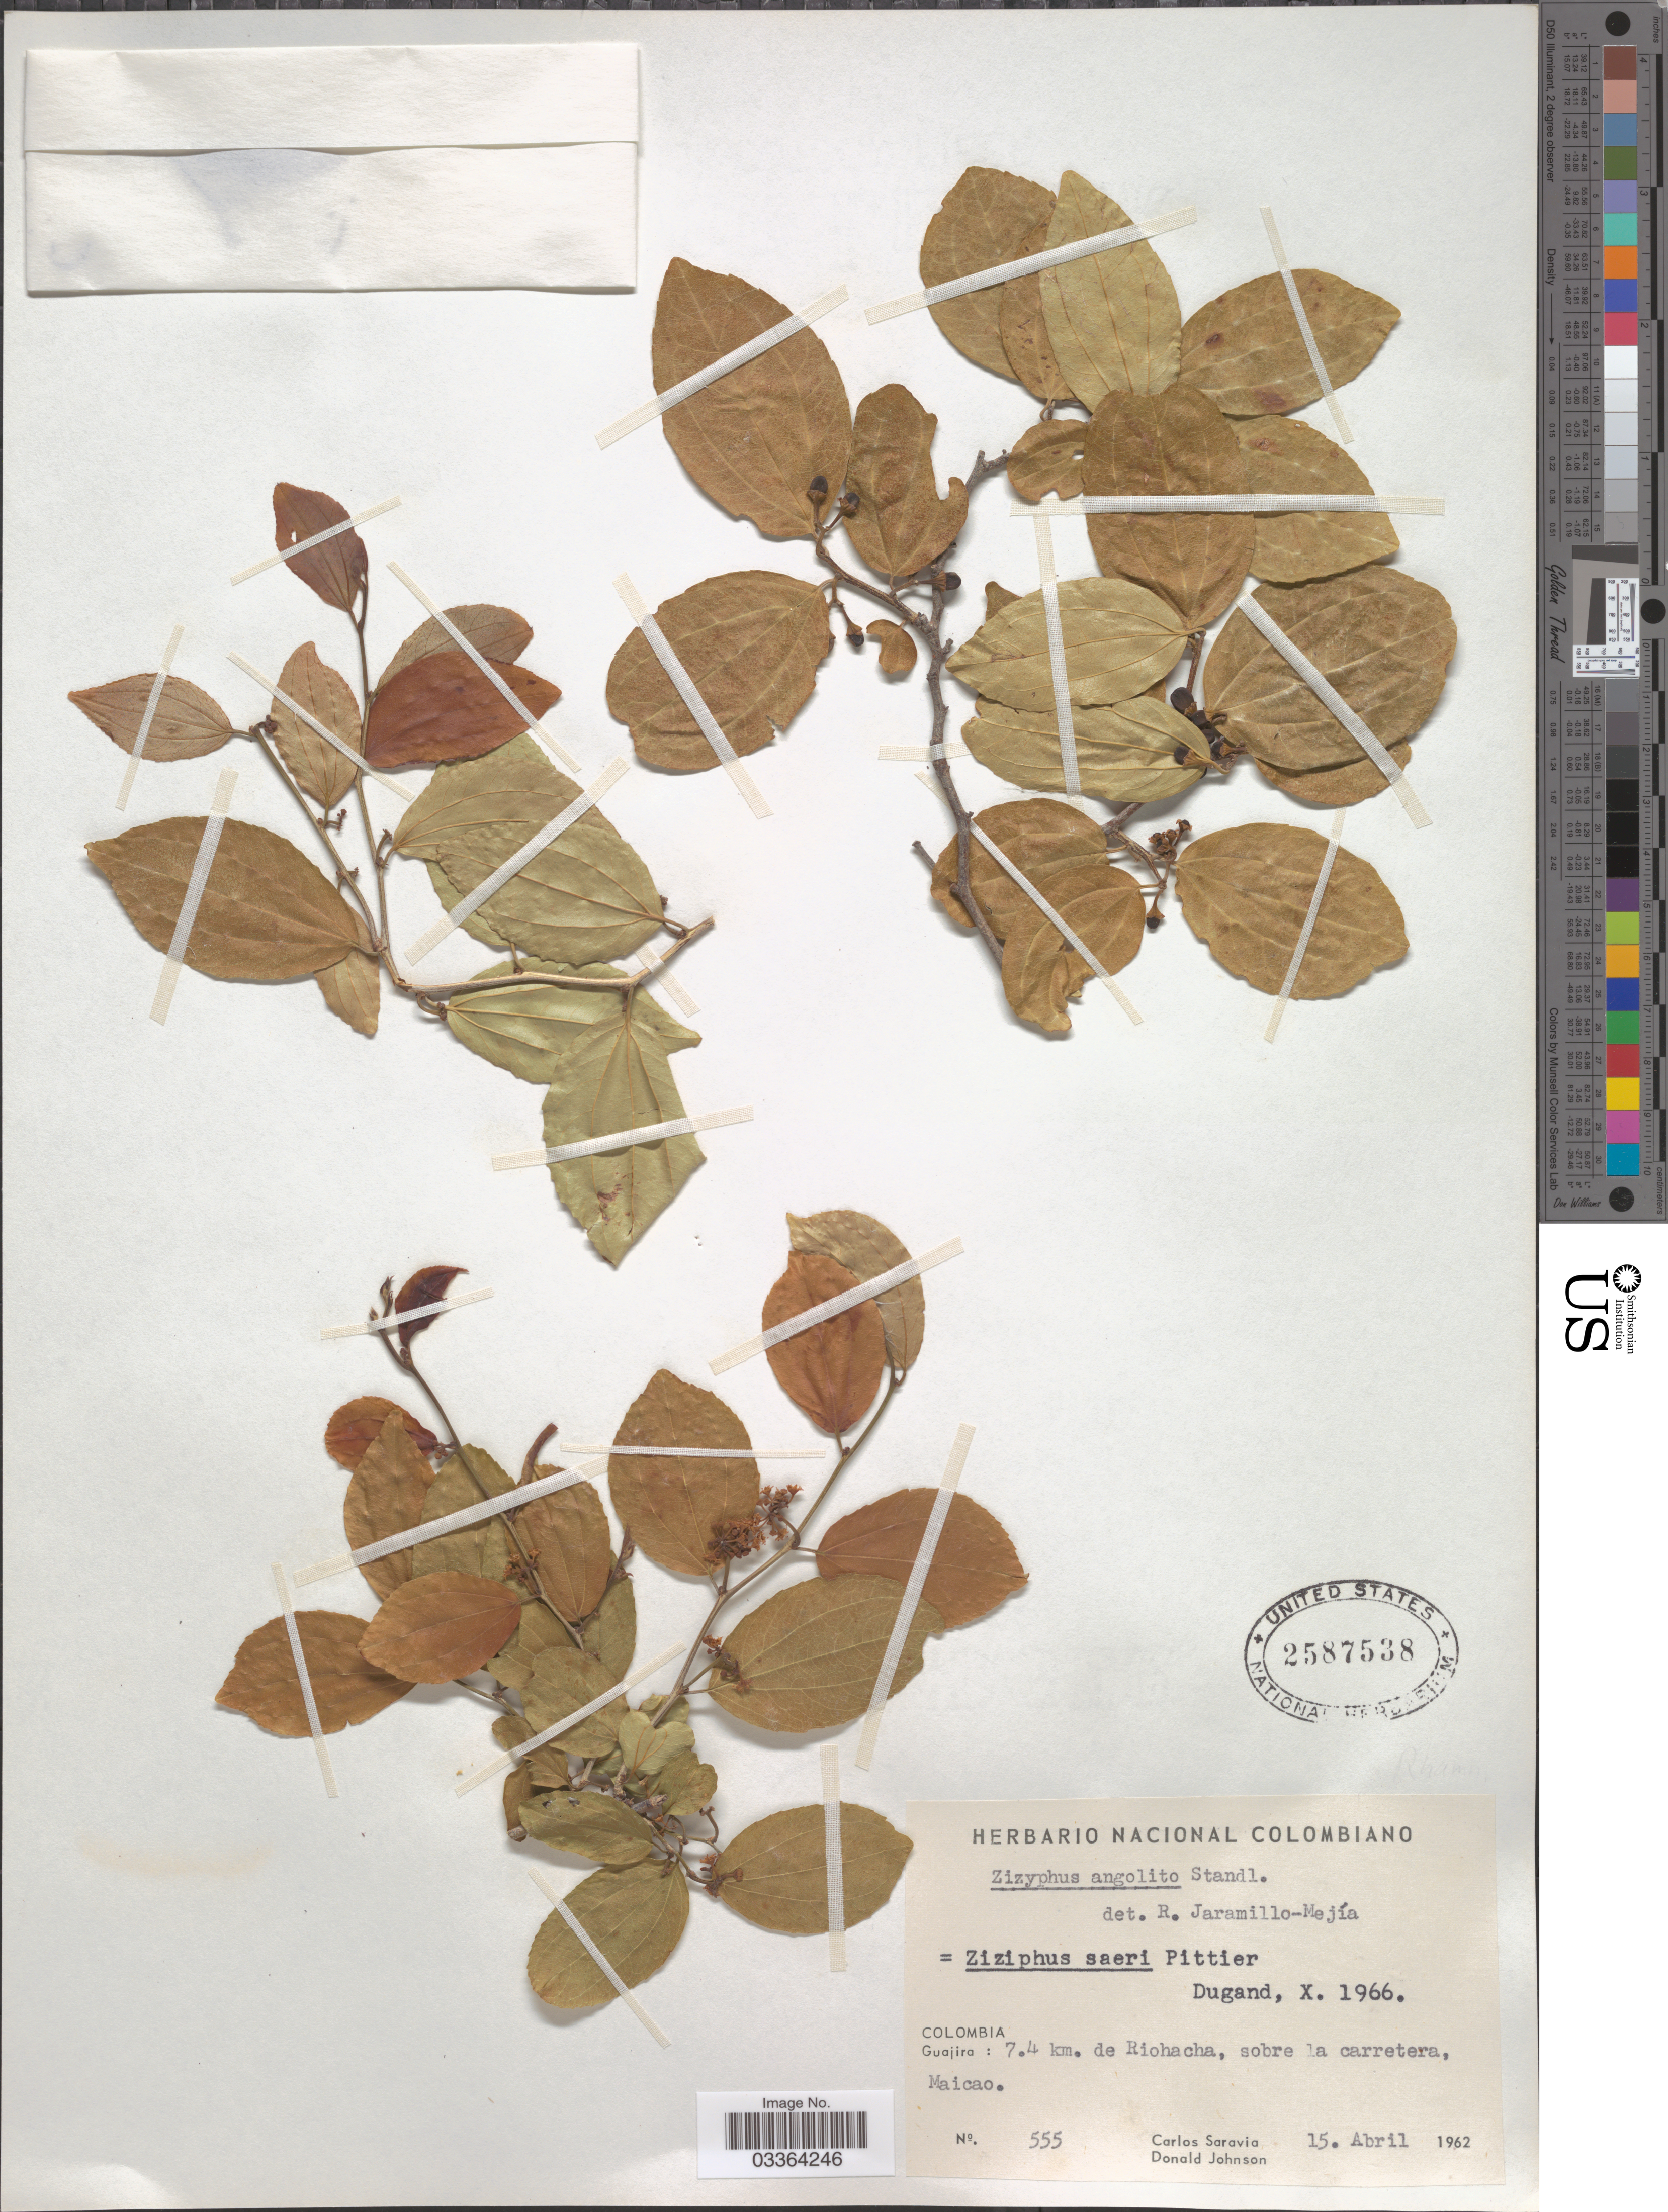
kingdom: Plantae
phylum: Tracheophyta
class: Magnoliopsida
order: Rosales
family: Rhamnaceae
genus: Sarcomphalus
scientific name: Sarcomphalus saeri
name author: (Pittier) Hauenschild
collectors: C. Saravia & D. Johnson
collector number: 555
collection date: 1962-04-15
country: Colombia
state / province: La Guajira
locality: Guajira: 7.4 km. de Riohacha, sobre la carretera, Maicao.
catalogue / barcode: US 2587538